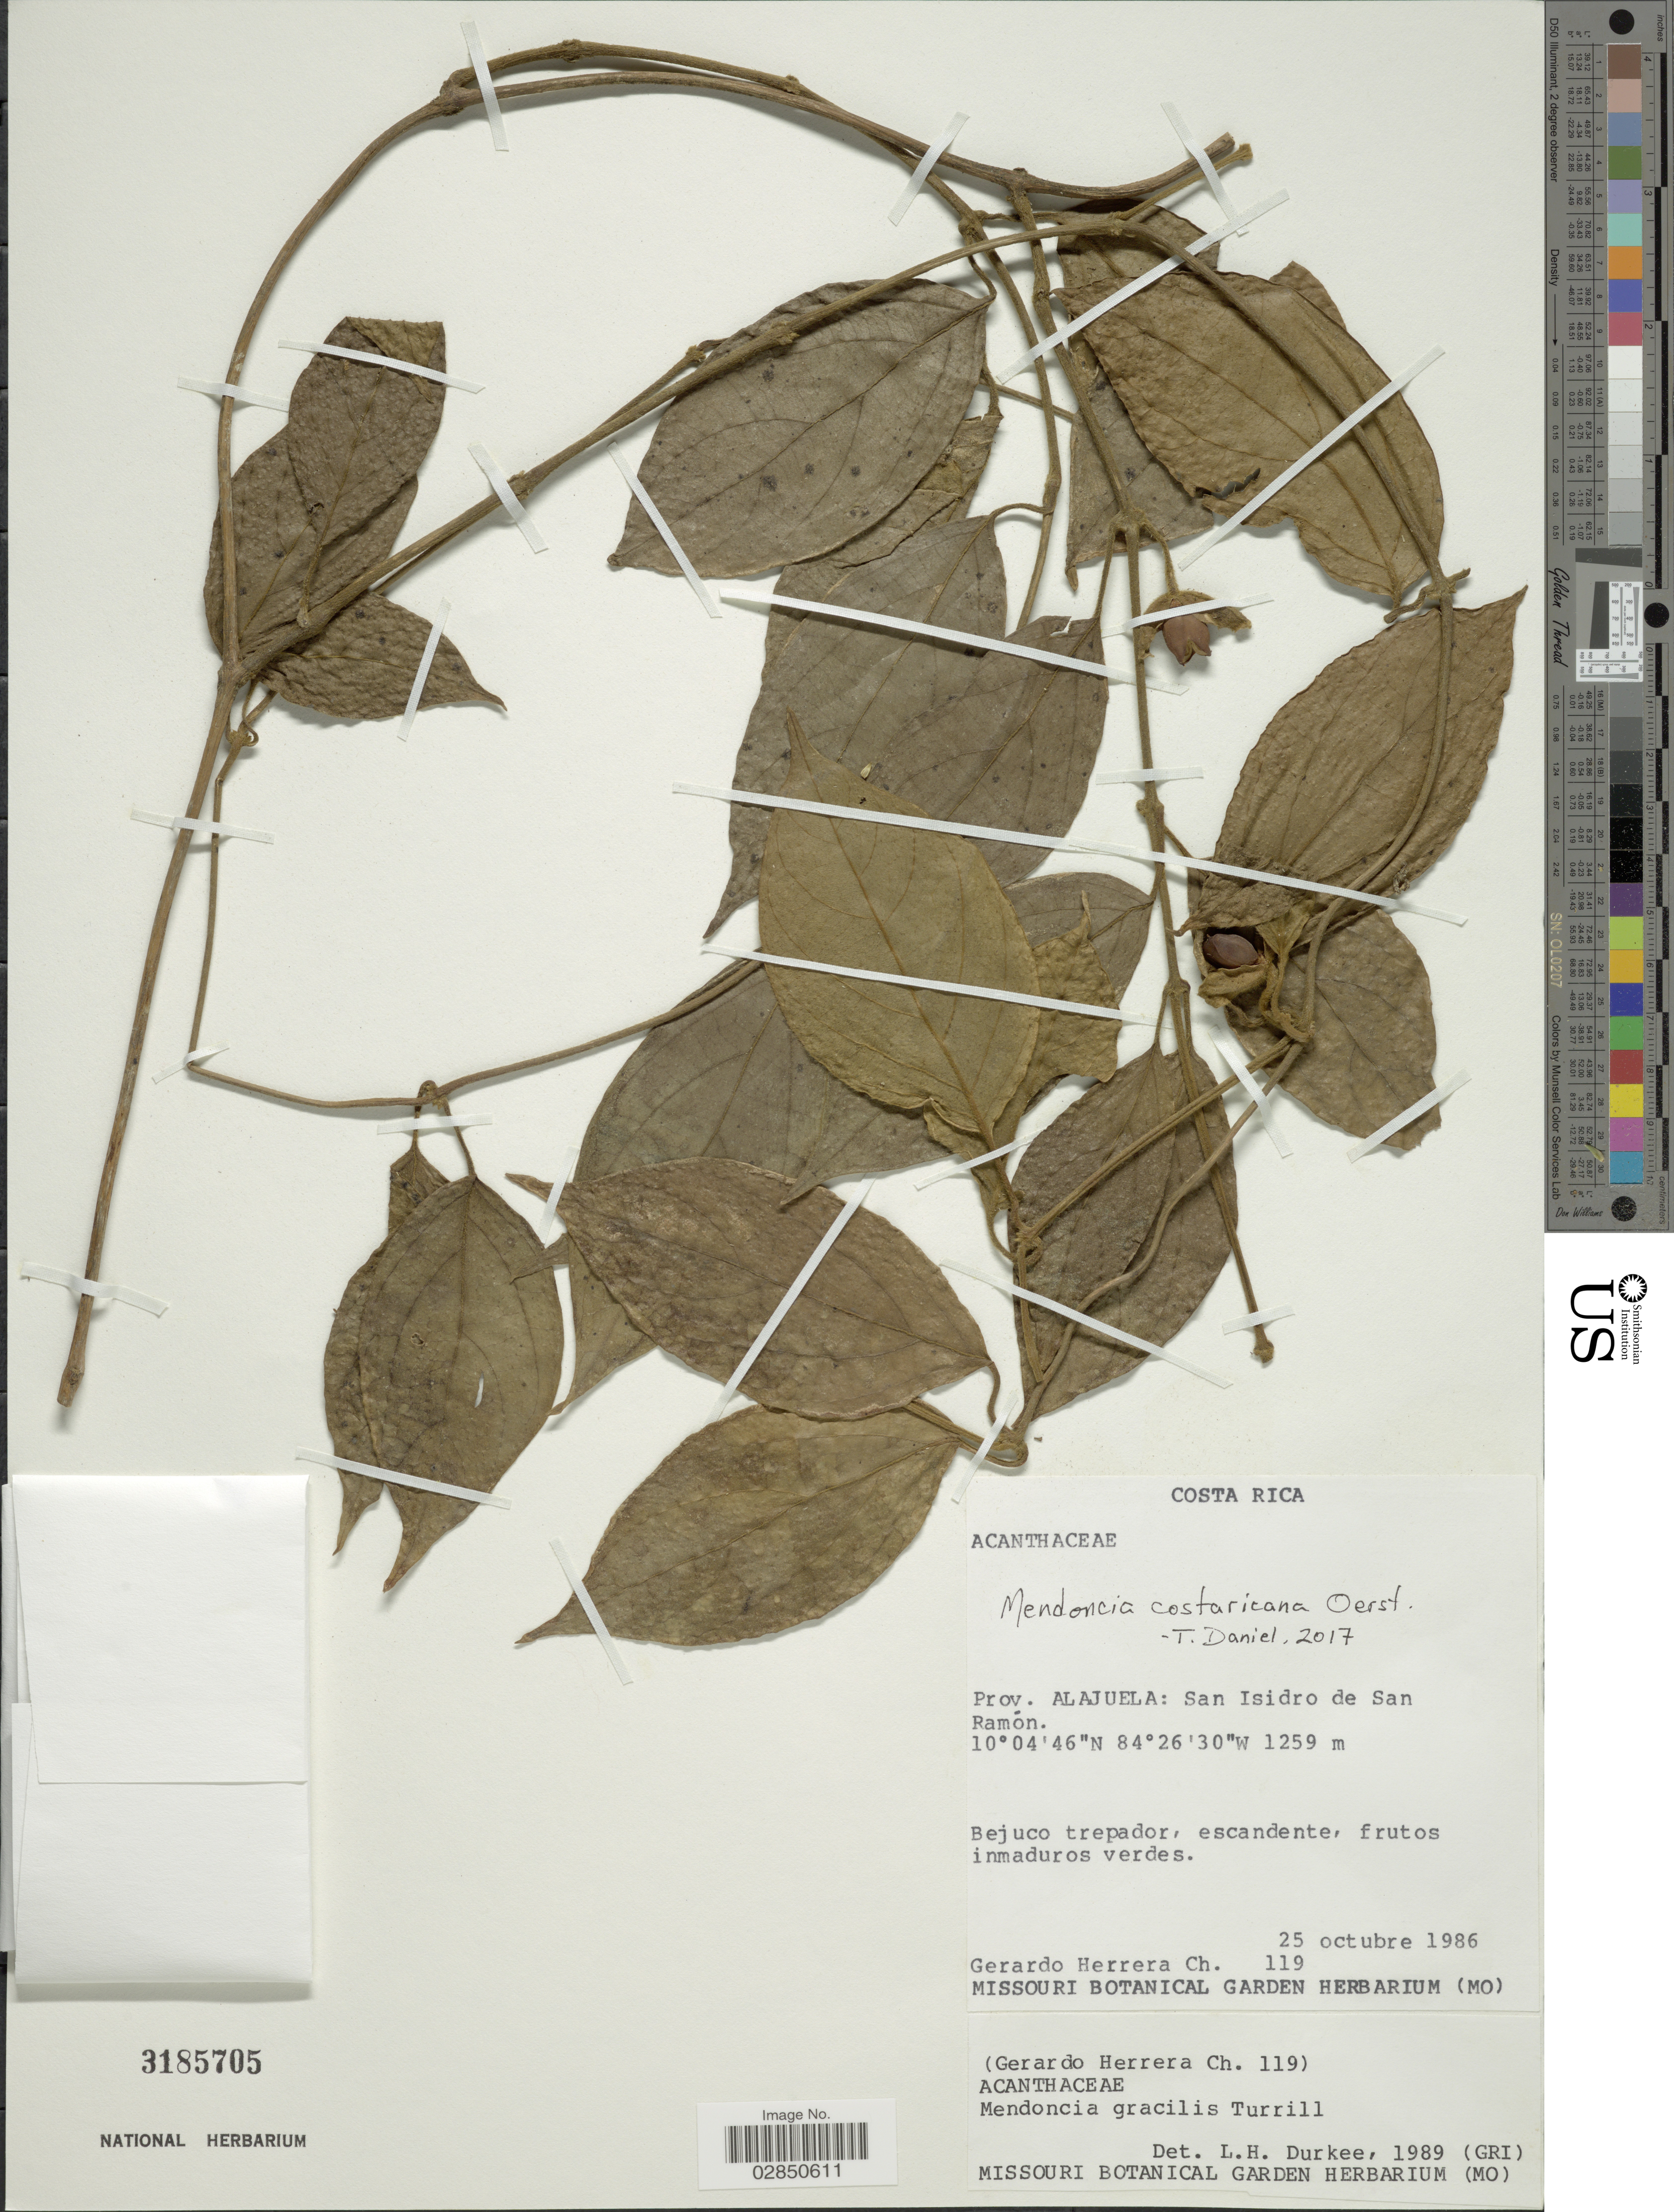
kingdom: Plantae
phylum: Tracheophyta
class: Magnoliopsida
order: Lamiales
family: Acanthaceae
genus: Mendoncia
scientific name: Mendoncia costaricana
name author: Oerst.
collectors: G. Herrera Ch.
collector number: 119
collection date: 1986-10-25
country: Costa Rica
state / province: Alajuela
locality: Prov. Alajuela: San Isidro de San Ramón.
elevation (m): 1259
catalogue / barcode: US 3185705